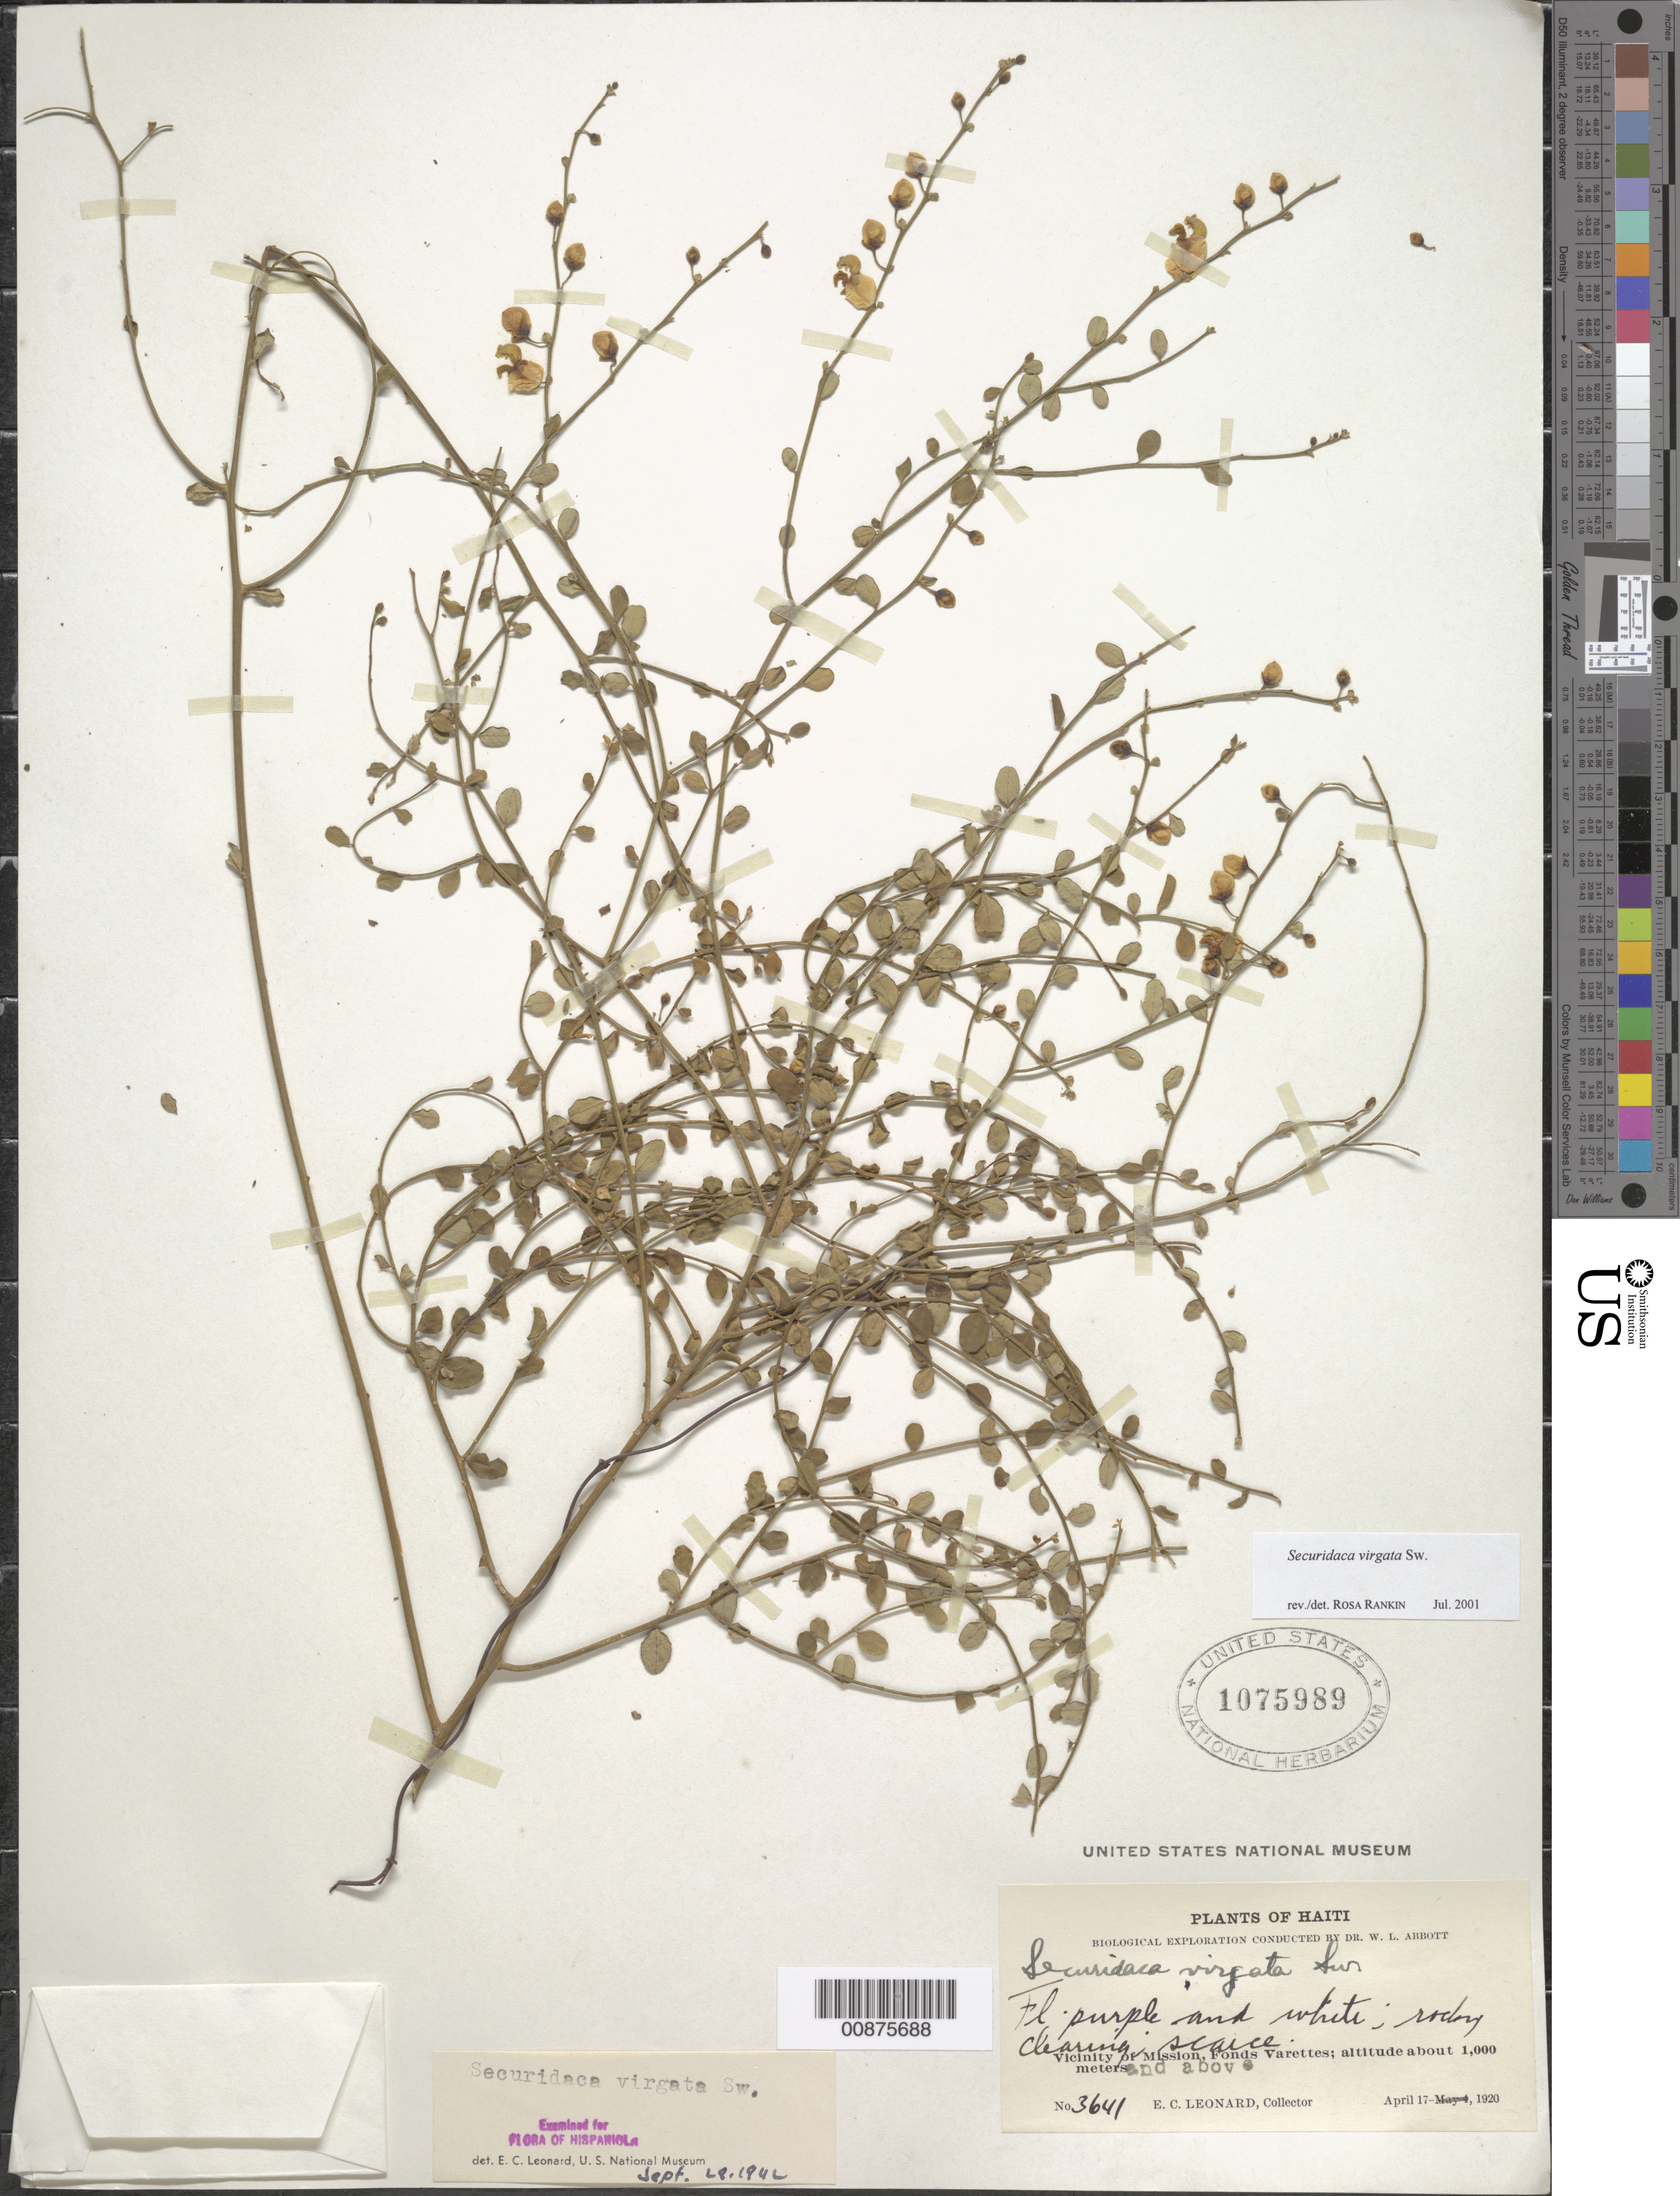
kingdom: Plantae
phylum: Tracheophyta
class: Magnoliopsida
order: Fabales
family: Polygalaceae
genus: Securidaca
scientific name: Securidaca virgata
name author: Sw.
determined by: Rankin Rodriguez, Rosa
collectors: E. C. Leonard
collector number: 3641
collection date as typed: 17 Apr 1920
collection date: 1920-04-17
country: Haiti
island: Hispaniola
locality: Vicinity of Mission, Fonds Varettes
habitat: Rocky clearing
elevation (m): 1000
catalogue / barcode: US 1075989